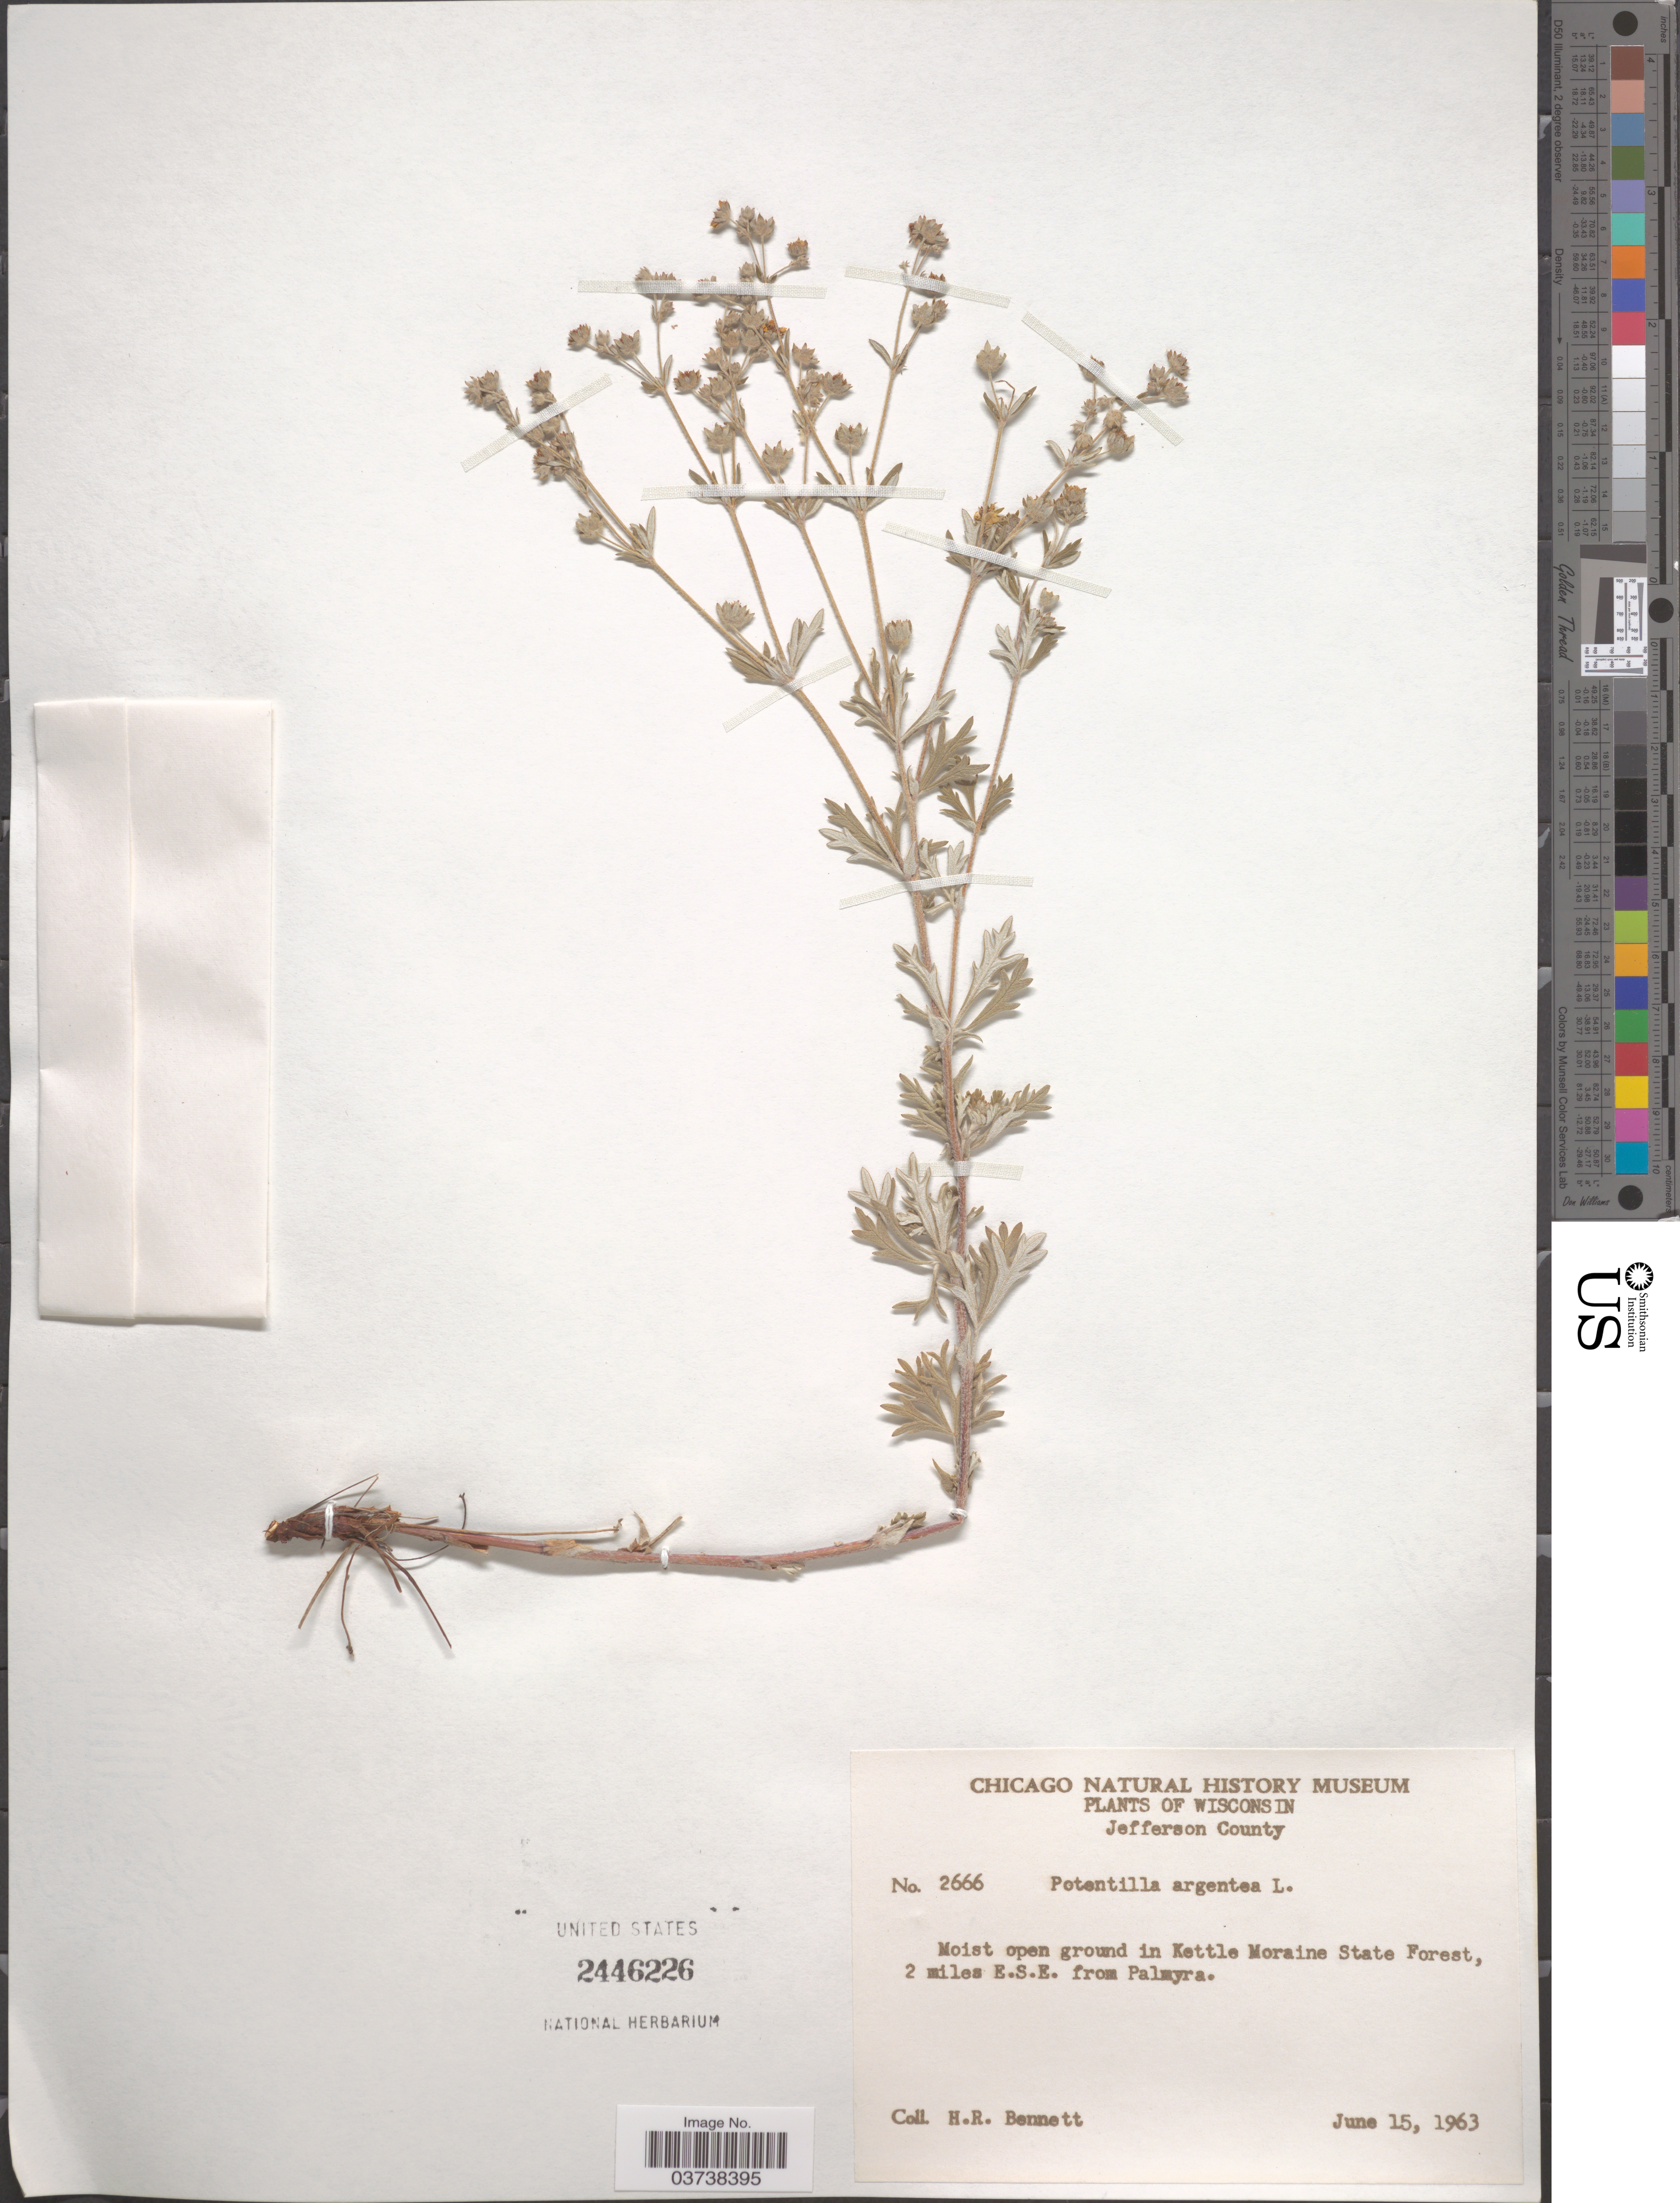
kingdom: Plantae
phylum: Tracheophyta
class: Magnoliopsida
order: Rosales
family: Rosaceae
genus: Potentilla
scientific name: Potentilla argentea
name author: L.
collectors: H. R. Bennett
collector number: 2666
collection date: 1963-06-15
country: United States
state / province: Wisconsin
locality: Jefferson County. Kettle Moraine State Forest, 2 miles E.S.E. from Palmyra.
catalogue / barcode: US 2446226